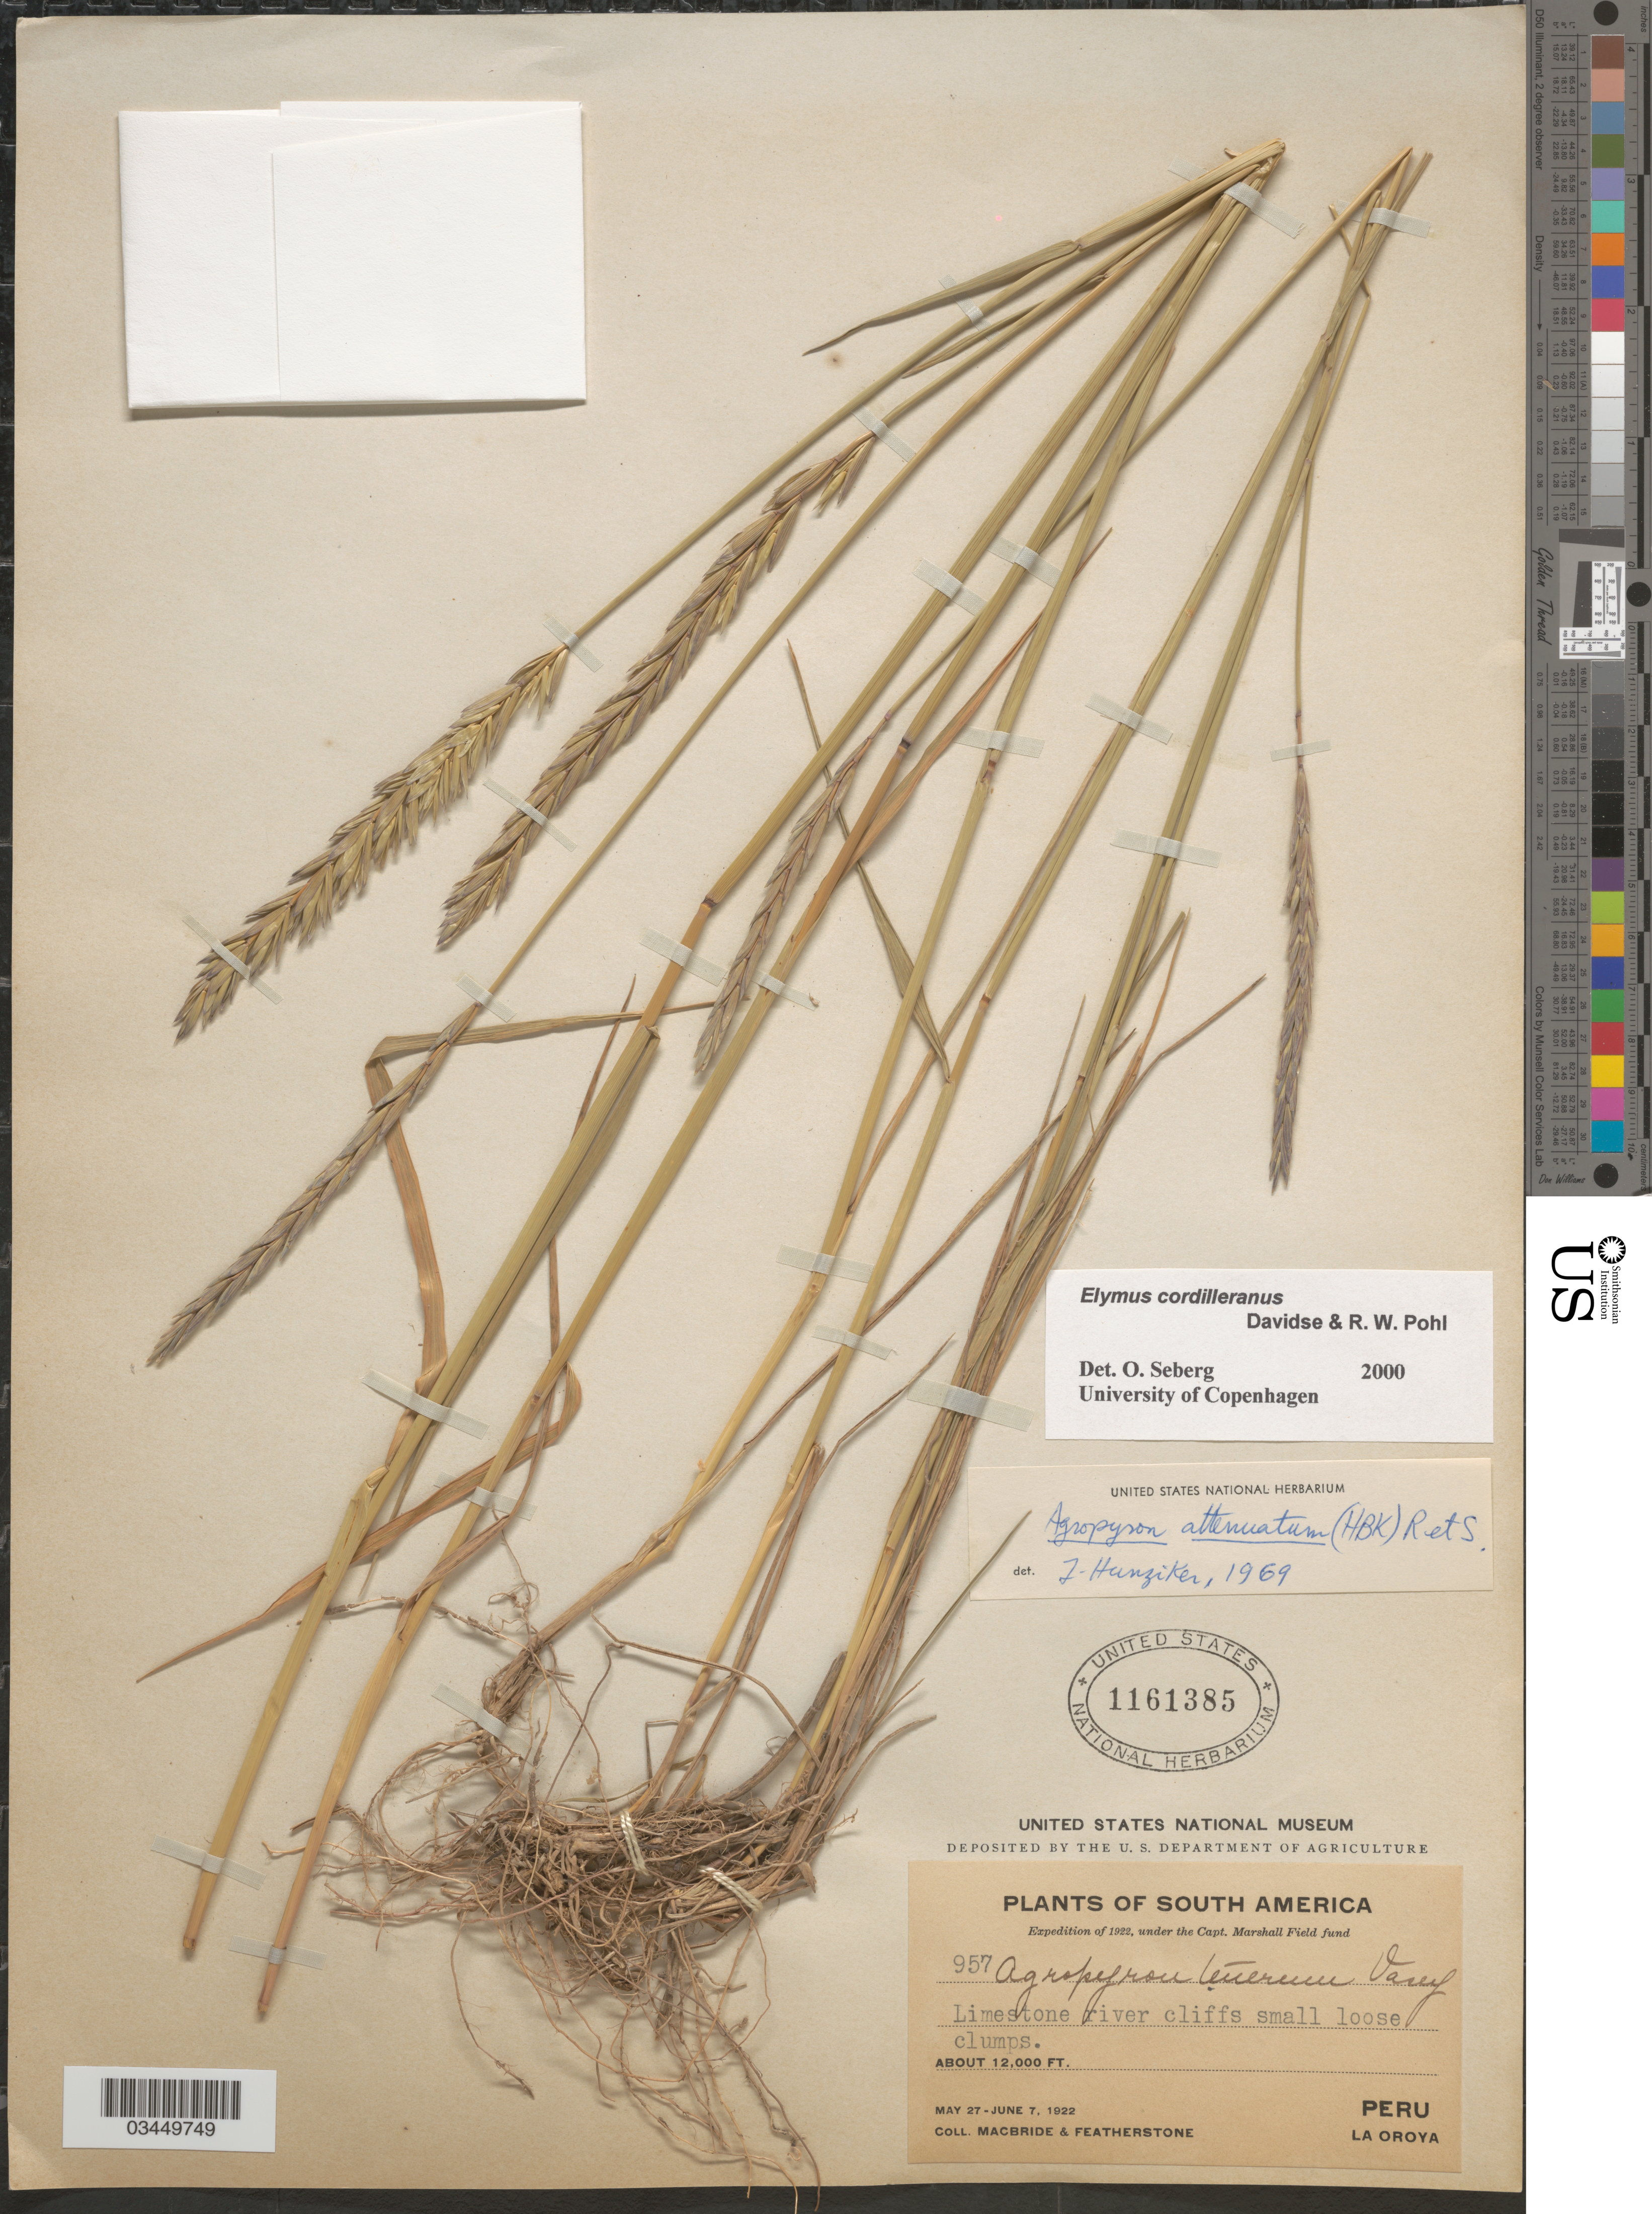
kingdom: Plantae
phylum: Tracheophyta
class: Liliopsida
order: Poales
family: Poaceae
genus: Elymus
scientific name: Elymus cordilleranus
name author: Davidse & R.W. Pohl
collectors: Macbride, -- & -. Featherstone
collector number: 957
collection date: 1922-05-27/1922-06-07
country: Peru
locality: Expedition of 1922, under the Capt. Marshall Field fund. La Oroya.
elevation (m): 3658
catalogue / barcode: US 1161385